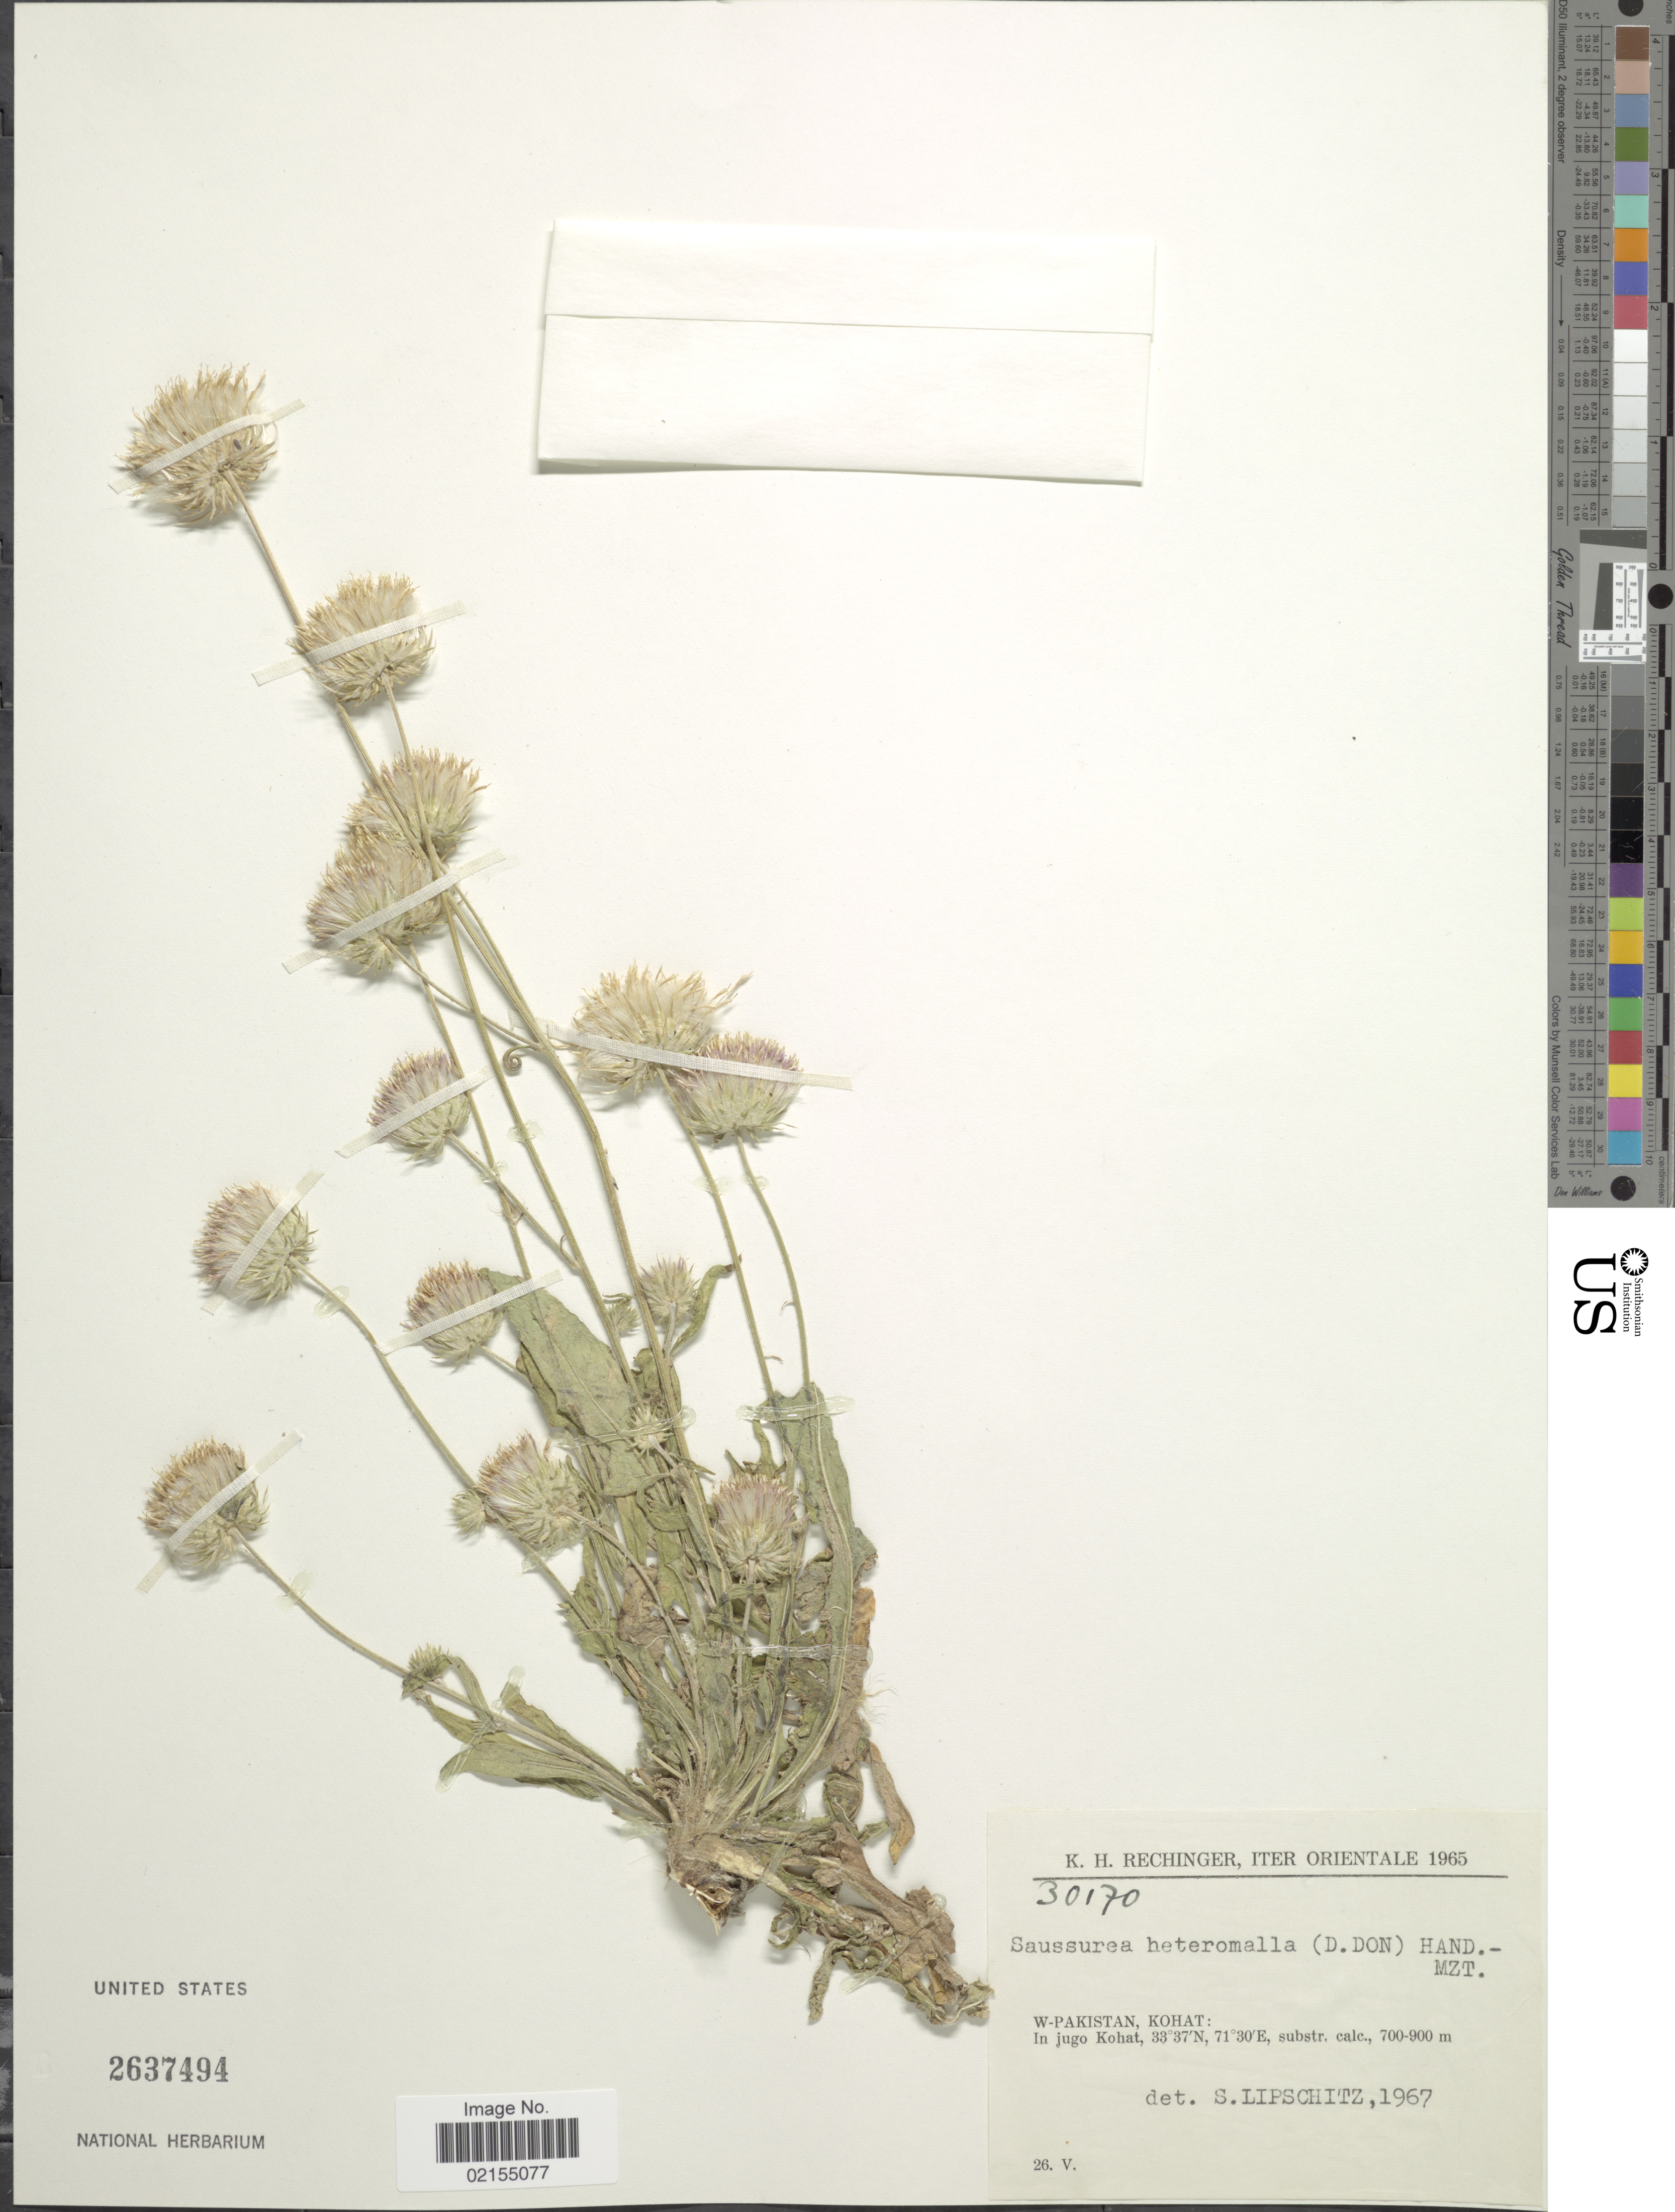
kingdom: Plantae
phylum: Tracheophyta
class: Magnoliopsida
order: Asterales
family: Asteraceae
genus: Himalaiella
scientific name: Himalaiella heteromalla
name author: (D. Don) Raab-Straube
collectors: K. H. Rechinger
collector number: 30170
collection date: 1965-05-26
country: Pakistan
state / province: Khyber Pakhtunkhwa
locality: W-Pakistan, Kohat: In jugo Kohat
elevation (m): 700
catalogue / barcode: US 2637494